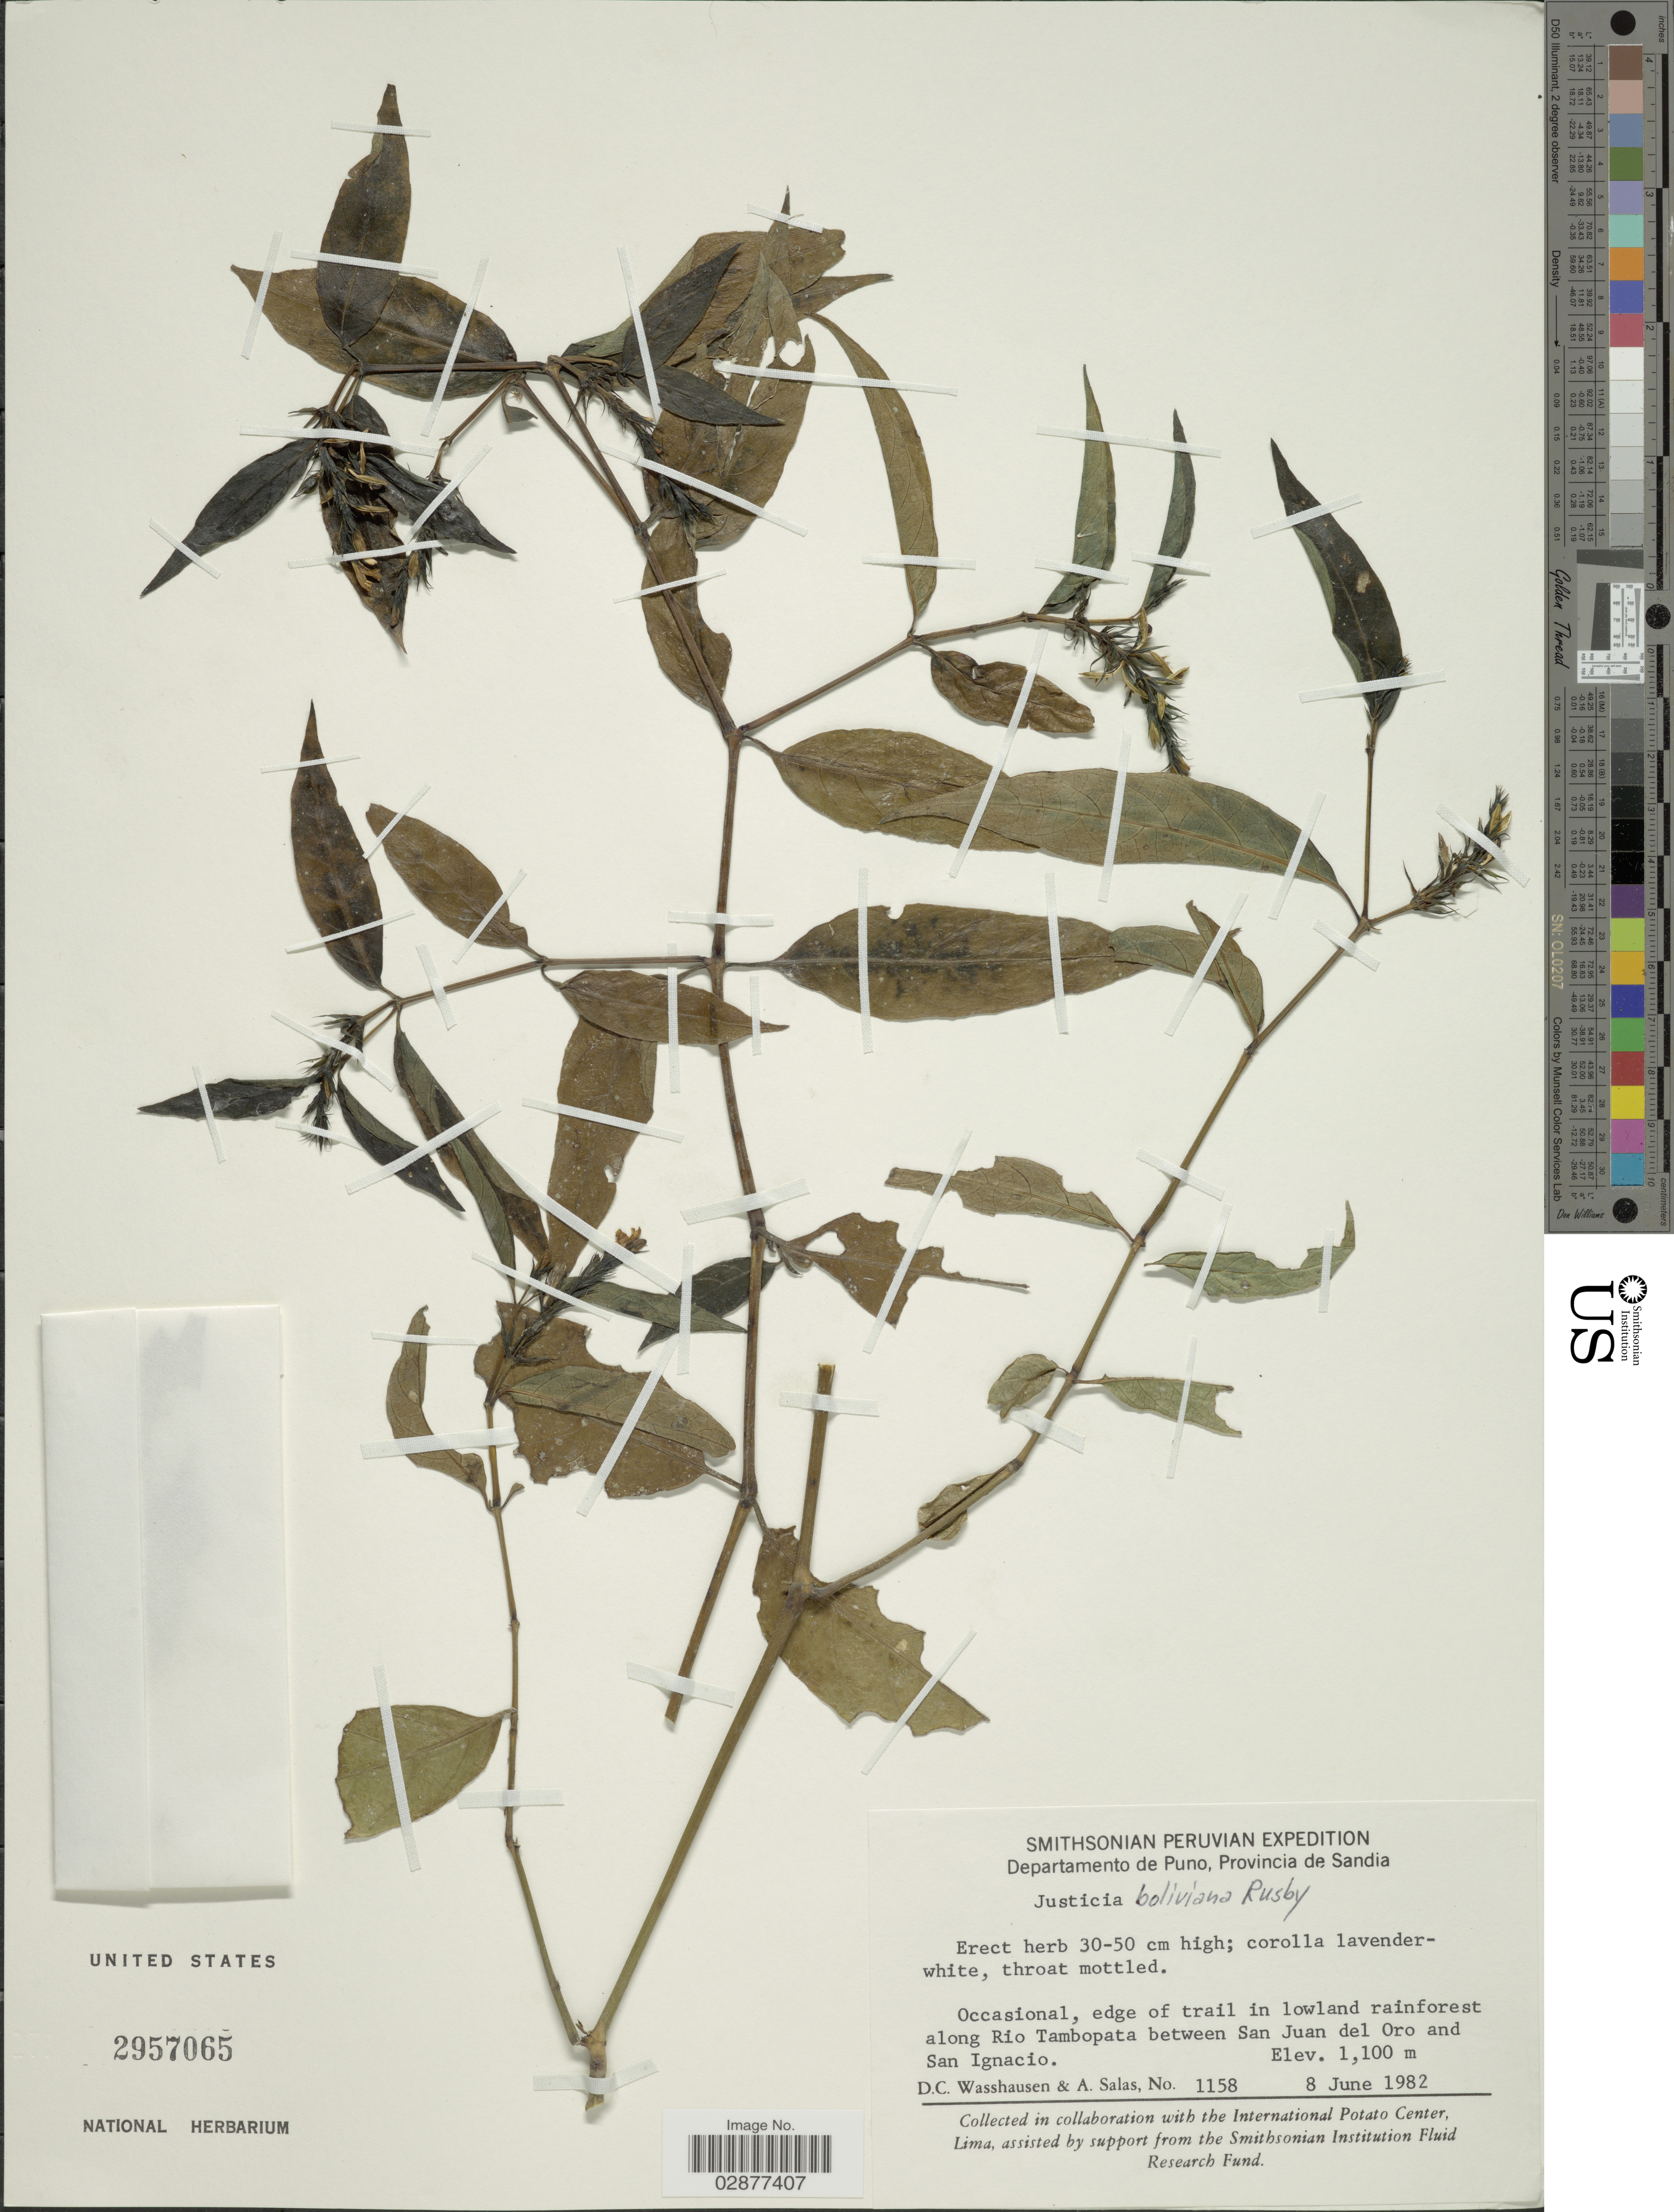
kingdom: Plantae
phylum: Tracheophyta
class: Magnoliopsida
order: Lamiales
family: Acanthaceae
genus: Justicia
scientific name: Justicia boliviana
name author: Rusby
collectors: D. C. Wasshausen & A. Salas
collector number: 1158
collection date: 1982-06-08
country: Peru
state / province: Puno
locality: Departamento de Puno, Provincia de Sandia. Occasional, edge of trail in lowland rainforest along Rio Tambopata between San Juan del Oro and San Ignacio.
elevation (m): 1100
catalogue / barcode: US 2957065